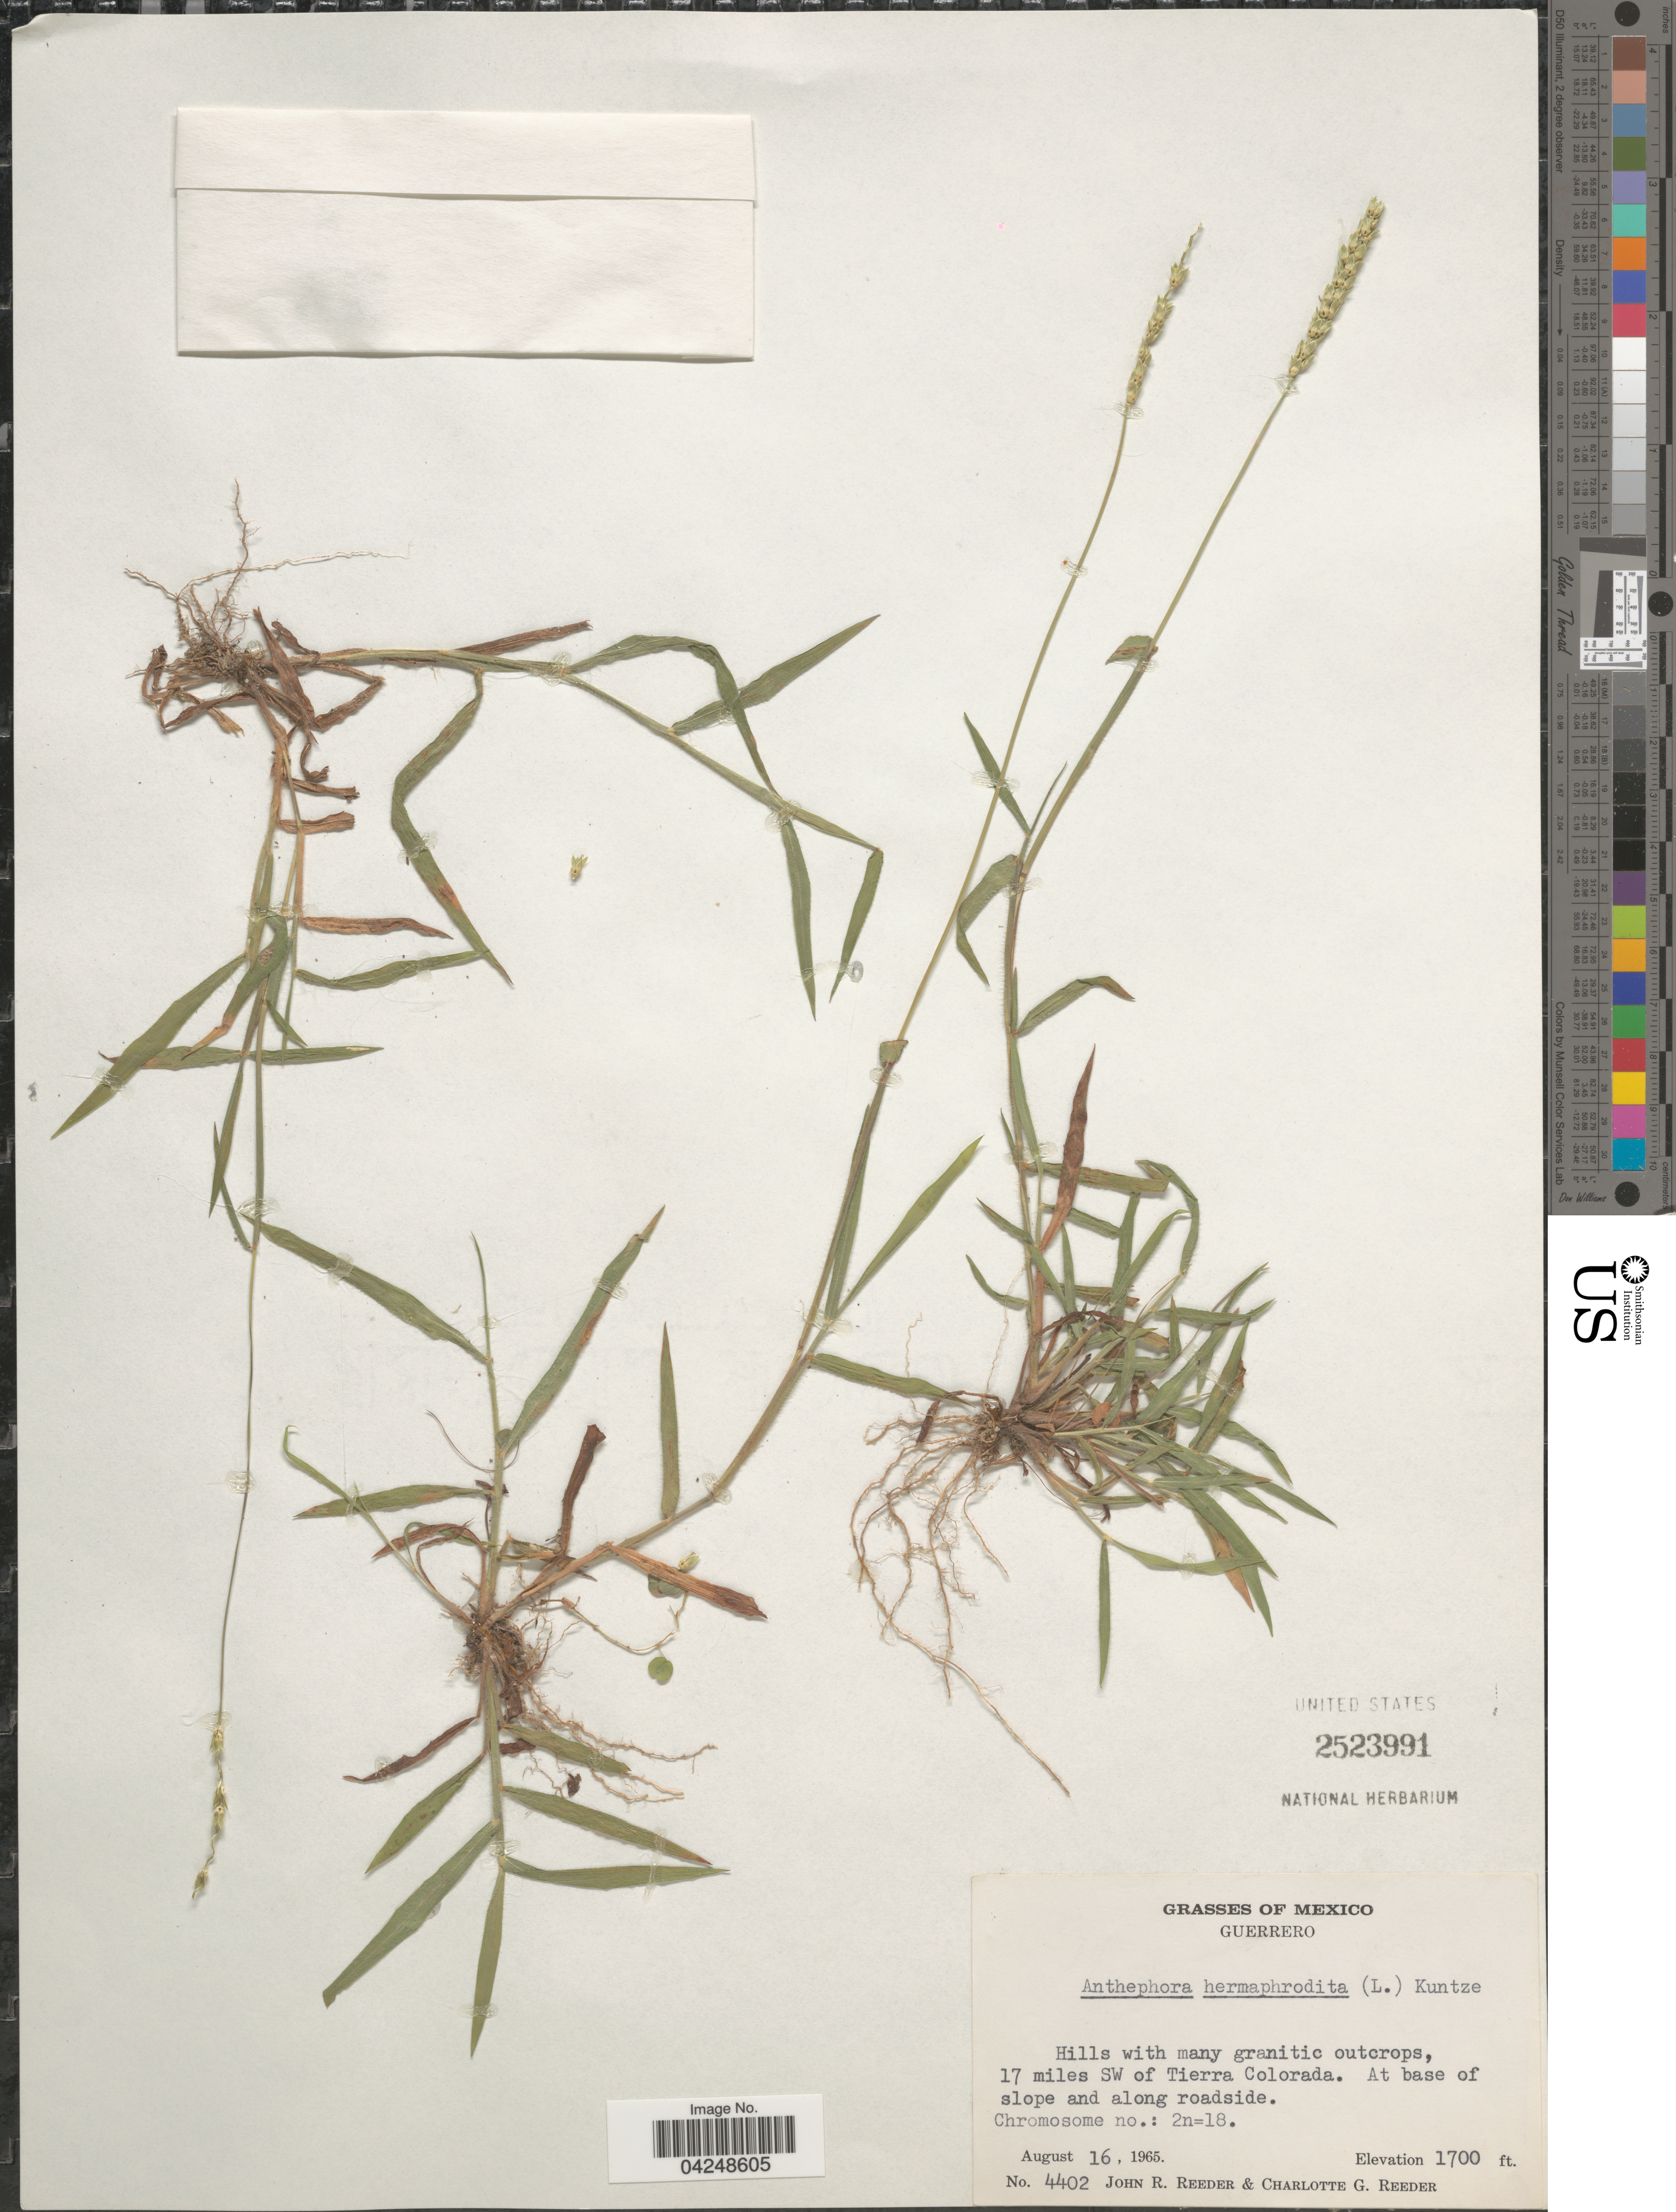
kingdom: Plantae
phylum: Tracheophyta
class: Liliopsida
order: Poales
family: Poaceae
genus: Anthephora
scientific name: Anthephora hermaphrodita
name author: (L.) Kuntze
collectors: J. R. Reeder & C. G. Reeder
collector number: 4402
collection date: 1965-08-16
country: Mexico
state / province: Guerrero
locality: Hills with many granitic outcrops, 17 miles SW of Tierra Colorada. At base of slope and along roadside.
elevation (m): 518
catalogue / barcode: US 2523991